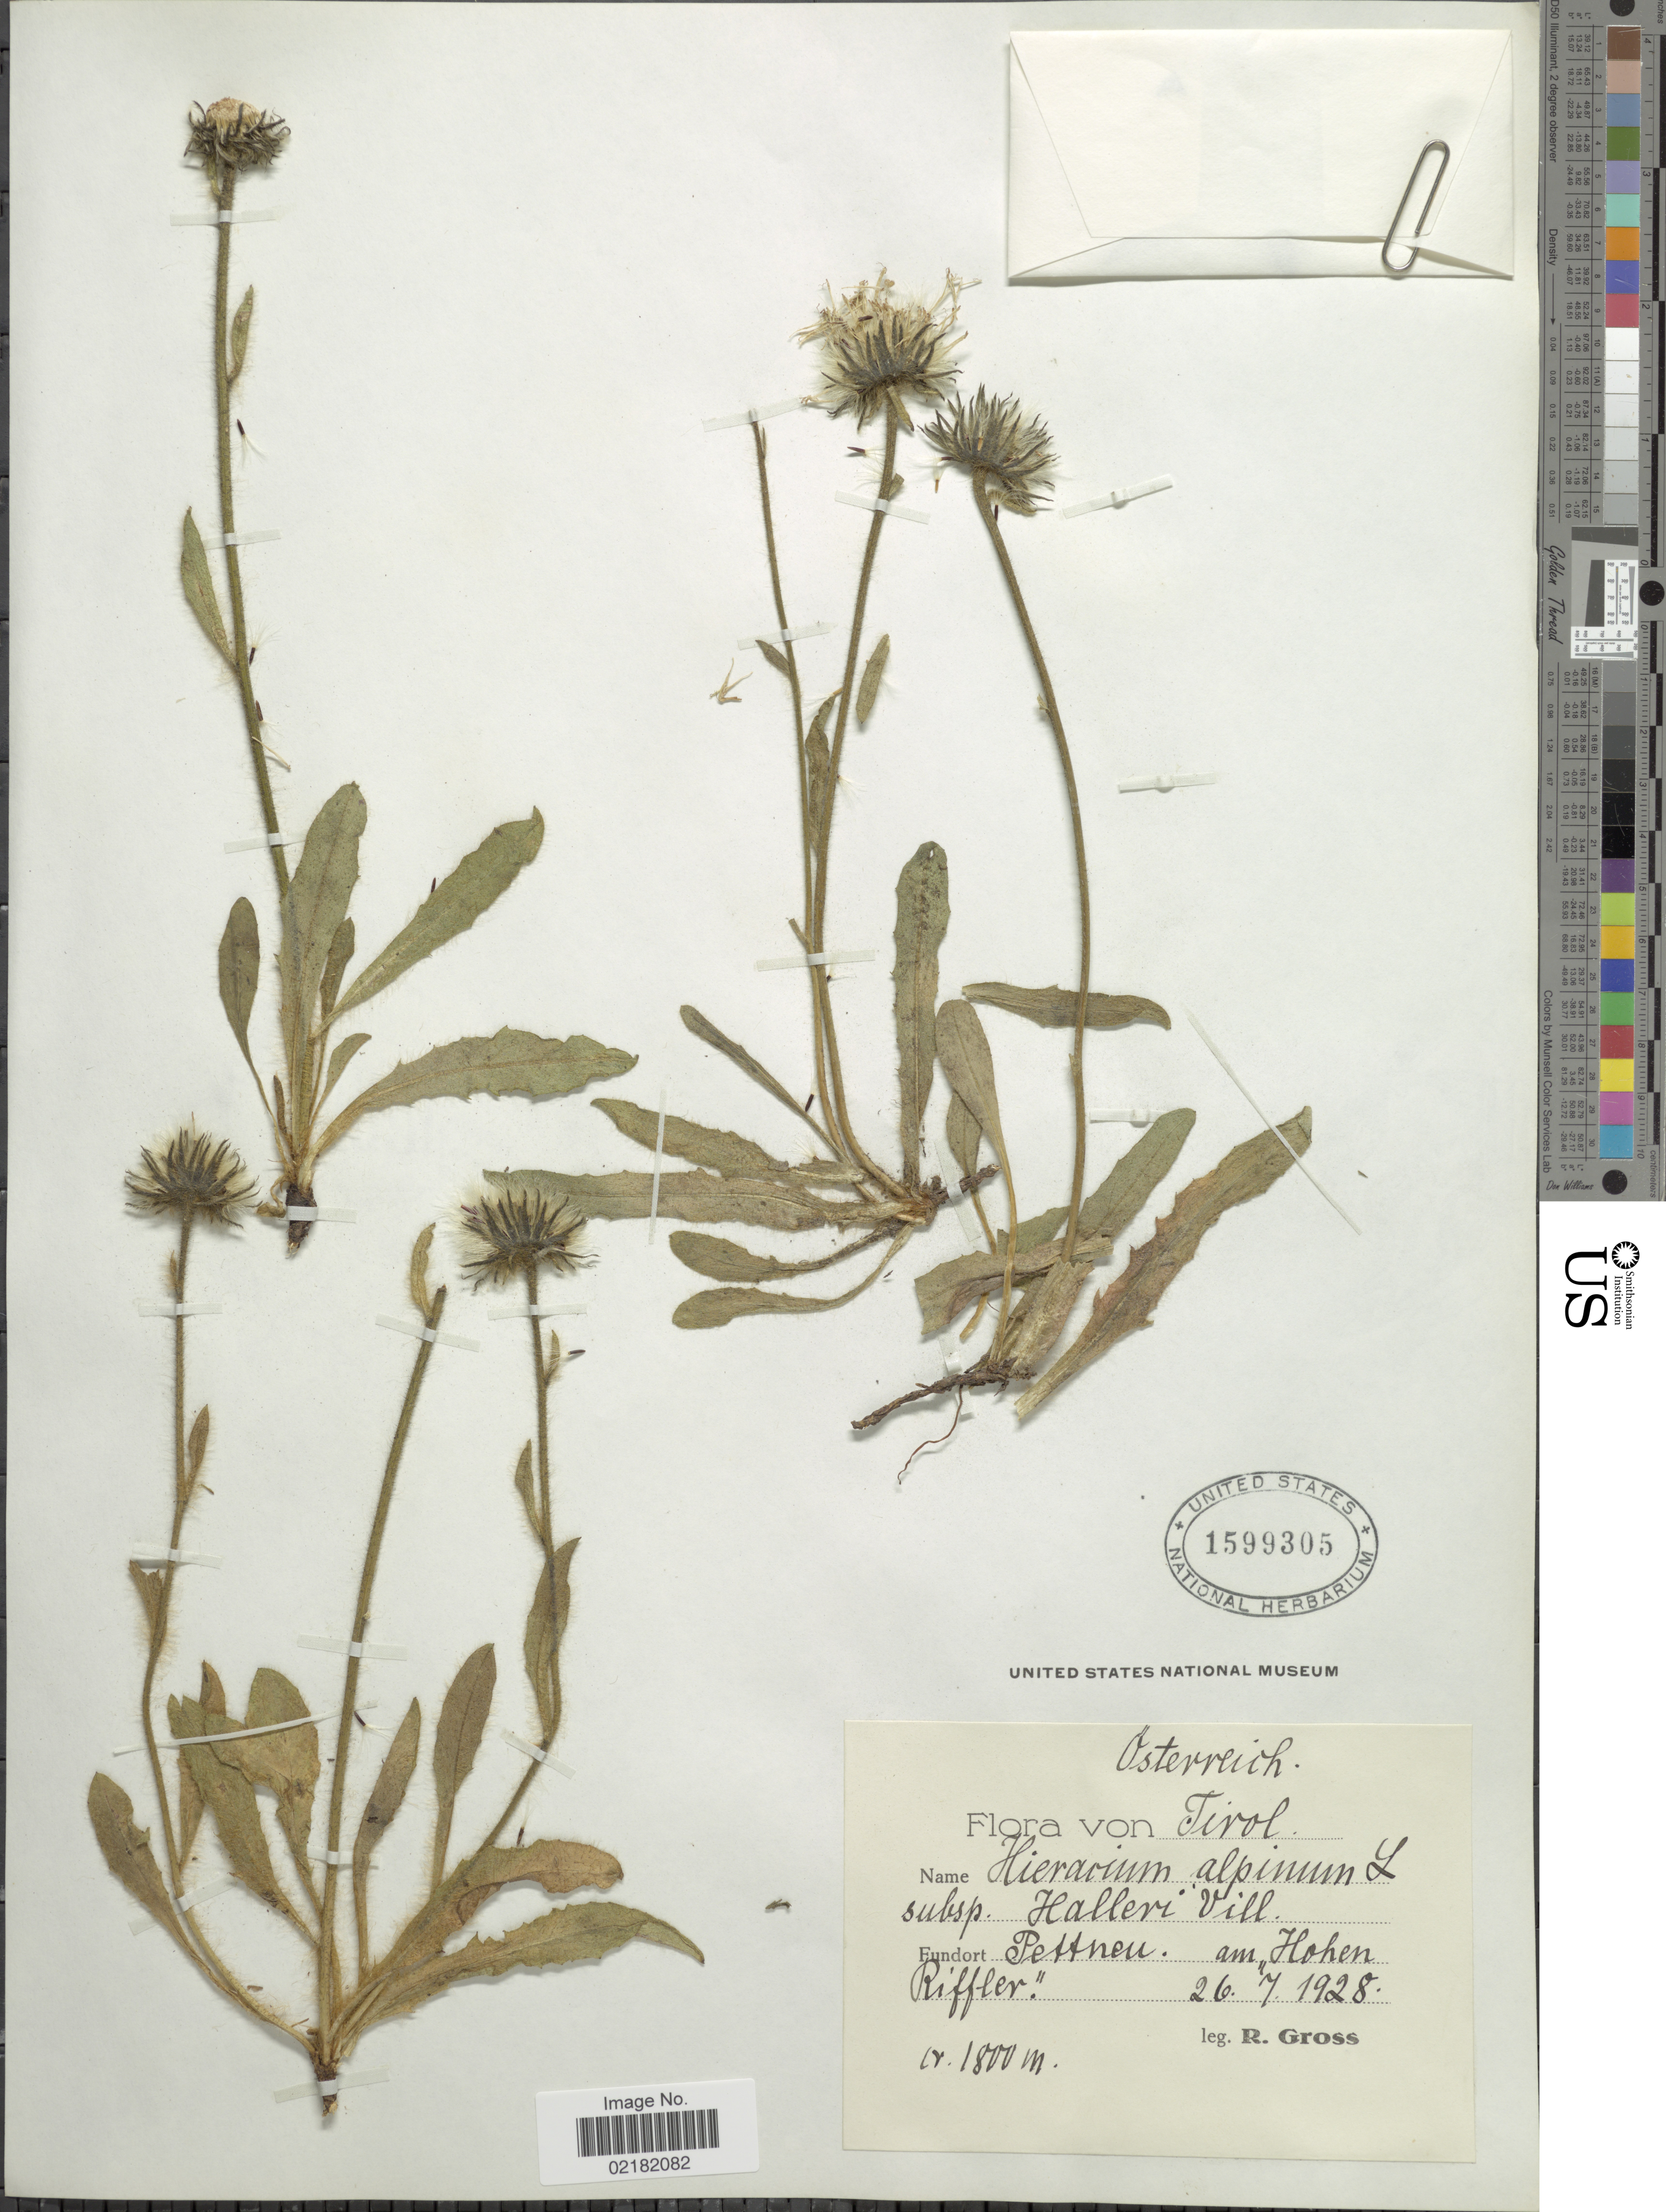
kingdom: Plantae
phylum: Tracheophyta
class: Magnoliopsida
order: Asterales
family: Asteraceae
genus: Hieracium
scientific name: Hieracium alpinum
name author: L.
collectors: R. Gross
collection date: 1928-07-26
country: Austria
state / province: Tirol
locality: Osterreich, Fundort Pettneu, am "Hohen Riffler."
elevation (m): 1800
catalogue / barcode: US 1599305